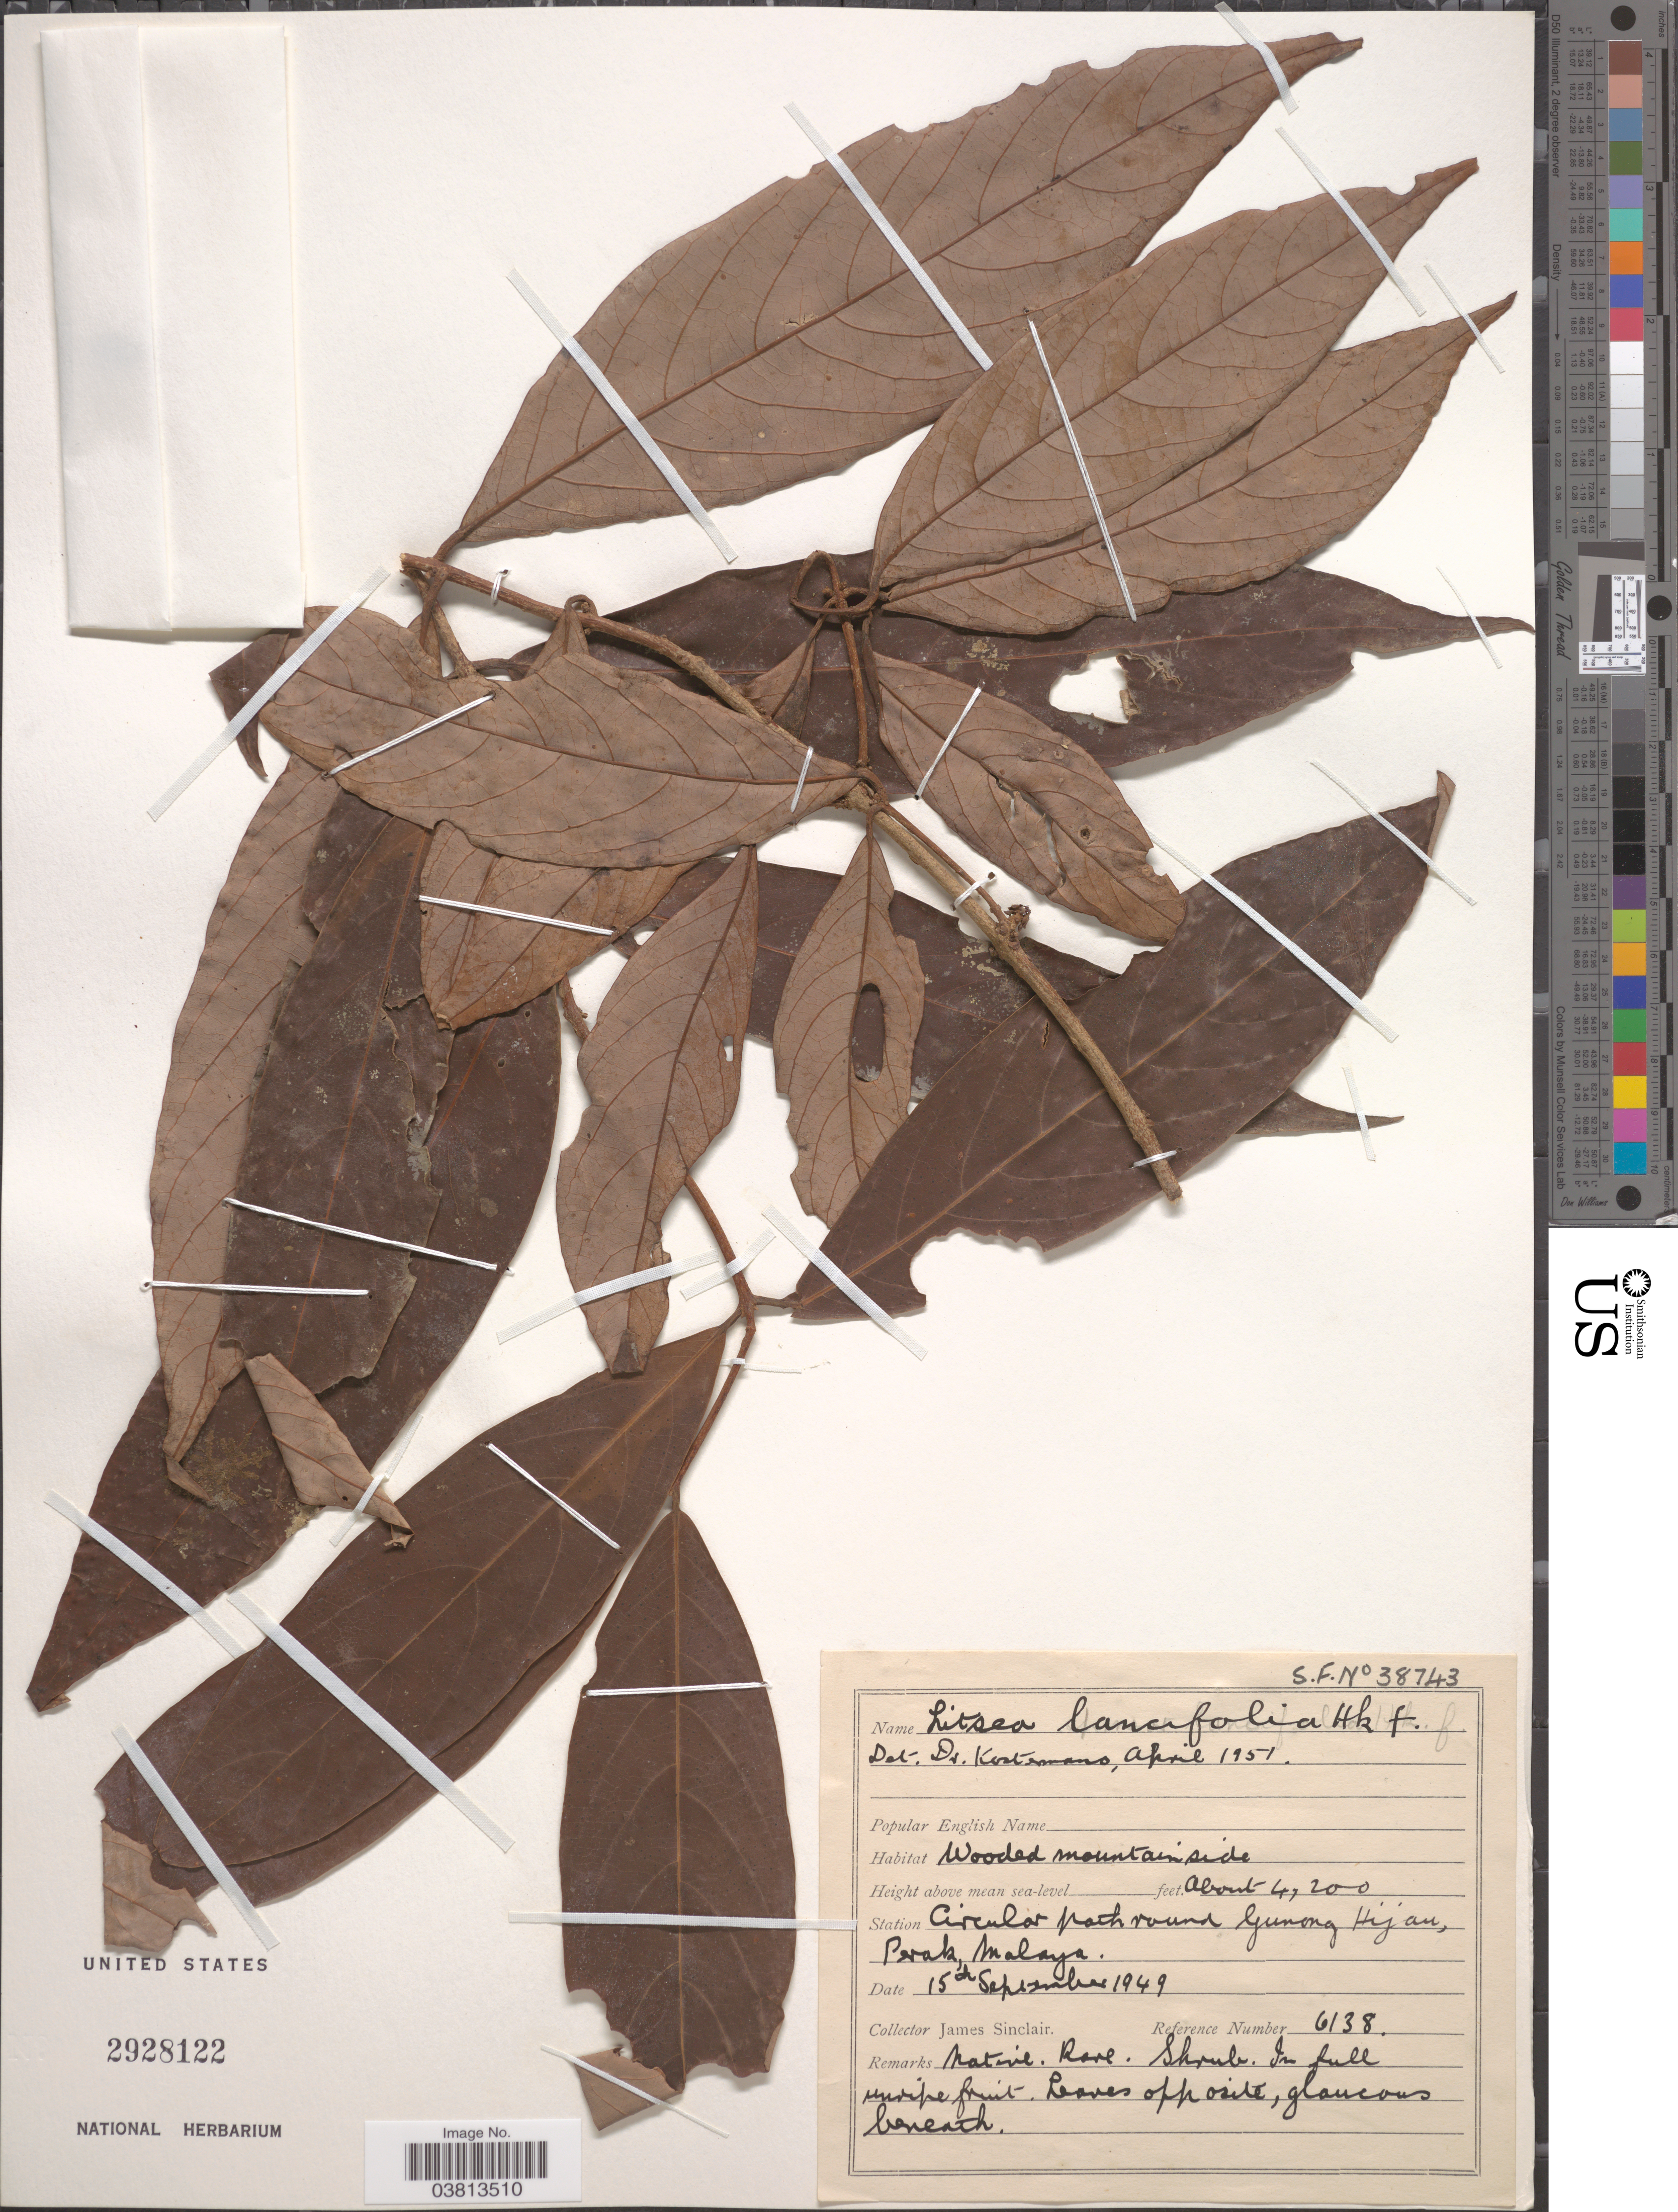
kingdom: Plantae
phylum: Tracheophyta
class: Magnoliopsida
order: Laurales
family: Lauraceae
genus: Litsea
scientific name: Litsea lancifolia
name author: (Roxb.) Benth. & Hook. f. ex Villar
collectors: J. Sinclair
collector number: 6138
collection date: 1949-09-15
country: Malaysia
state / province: Perak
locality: Wooded mountain side. Station Circular path round Gunong Hijan, Malaya.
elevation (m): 1280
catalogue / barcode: US 2928122